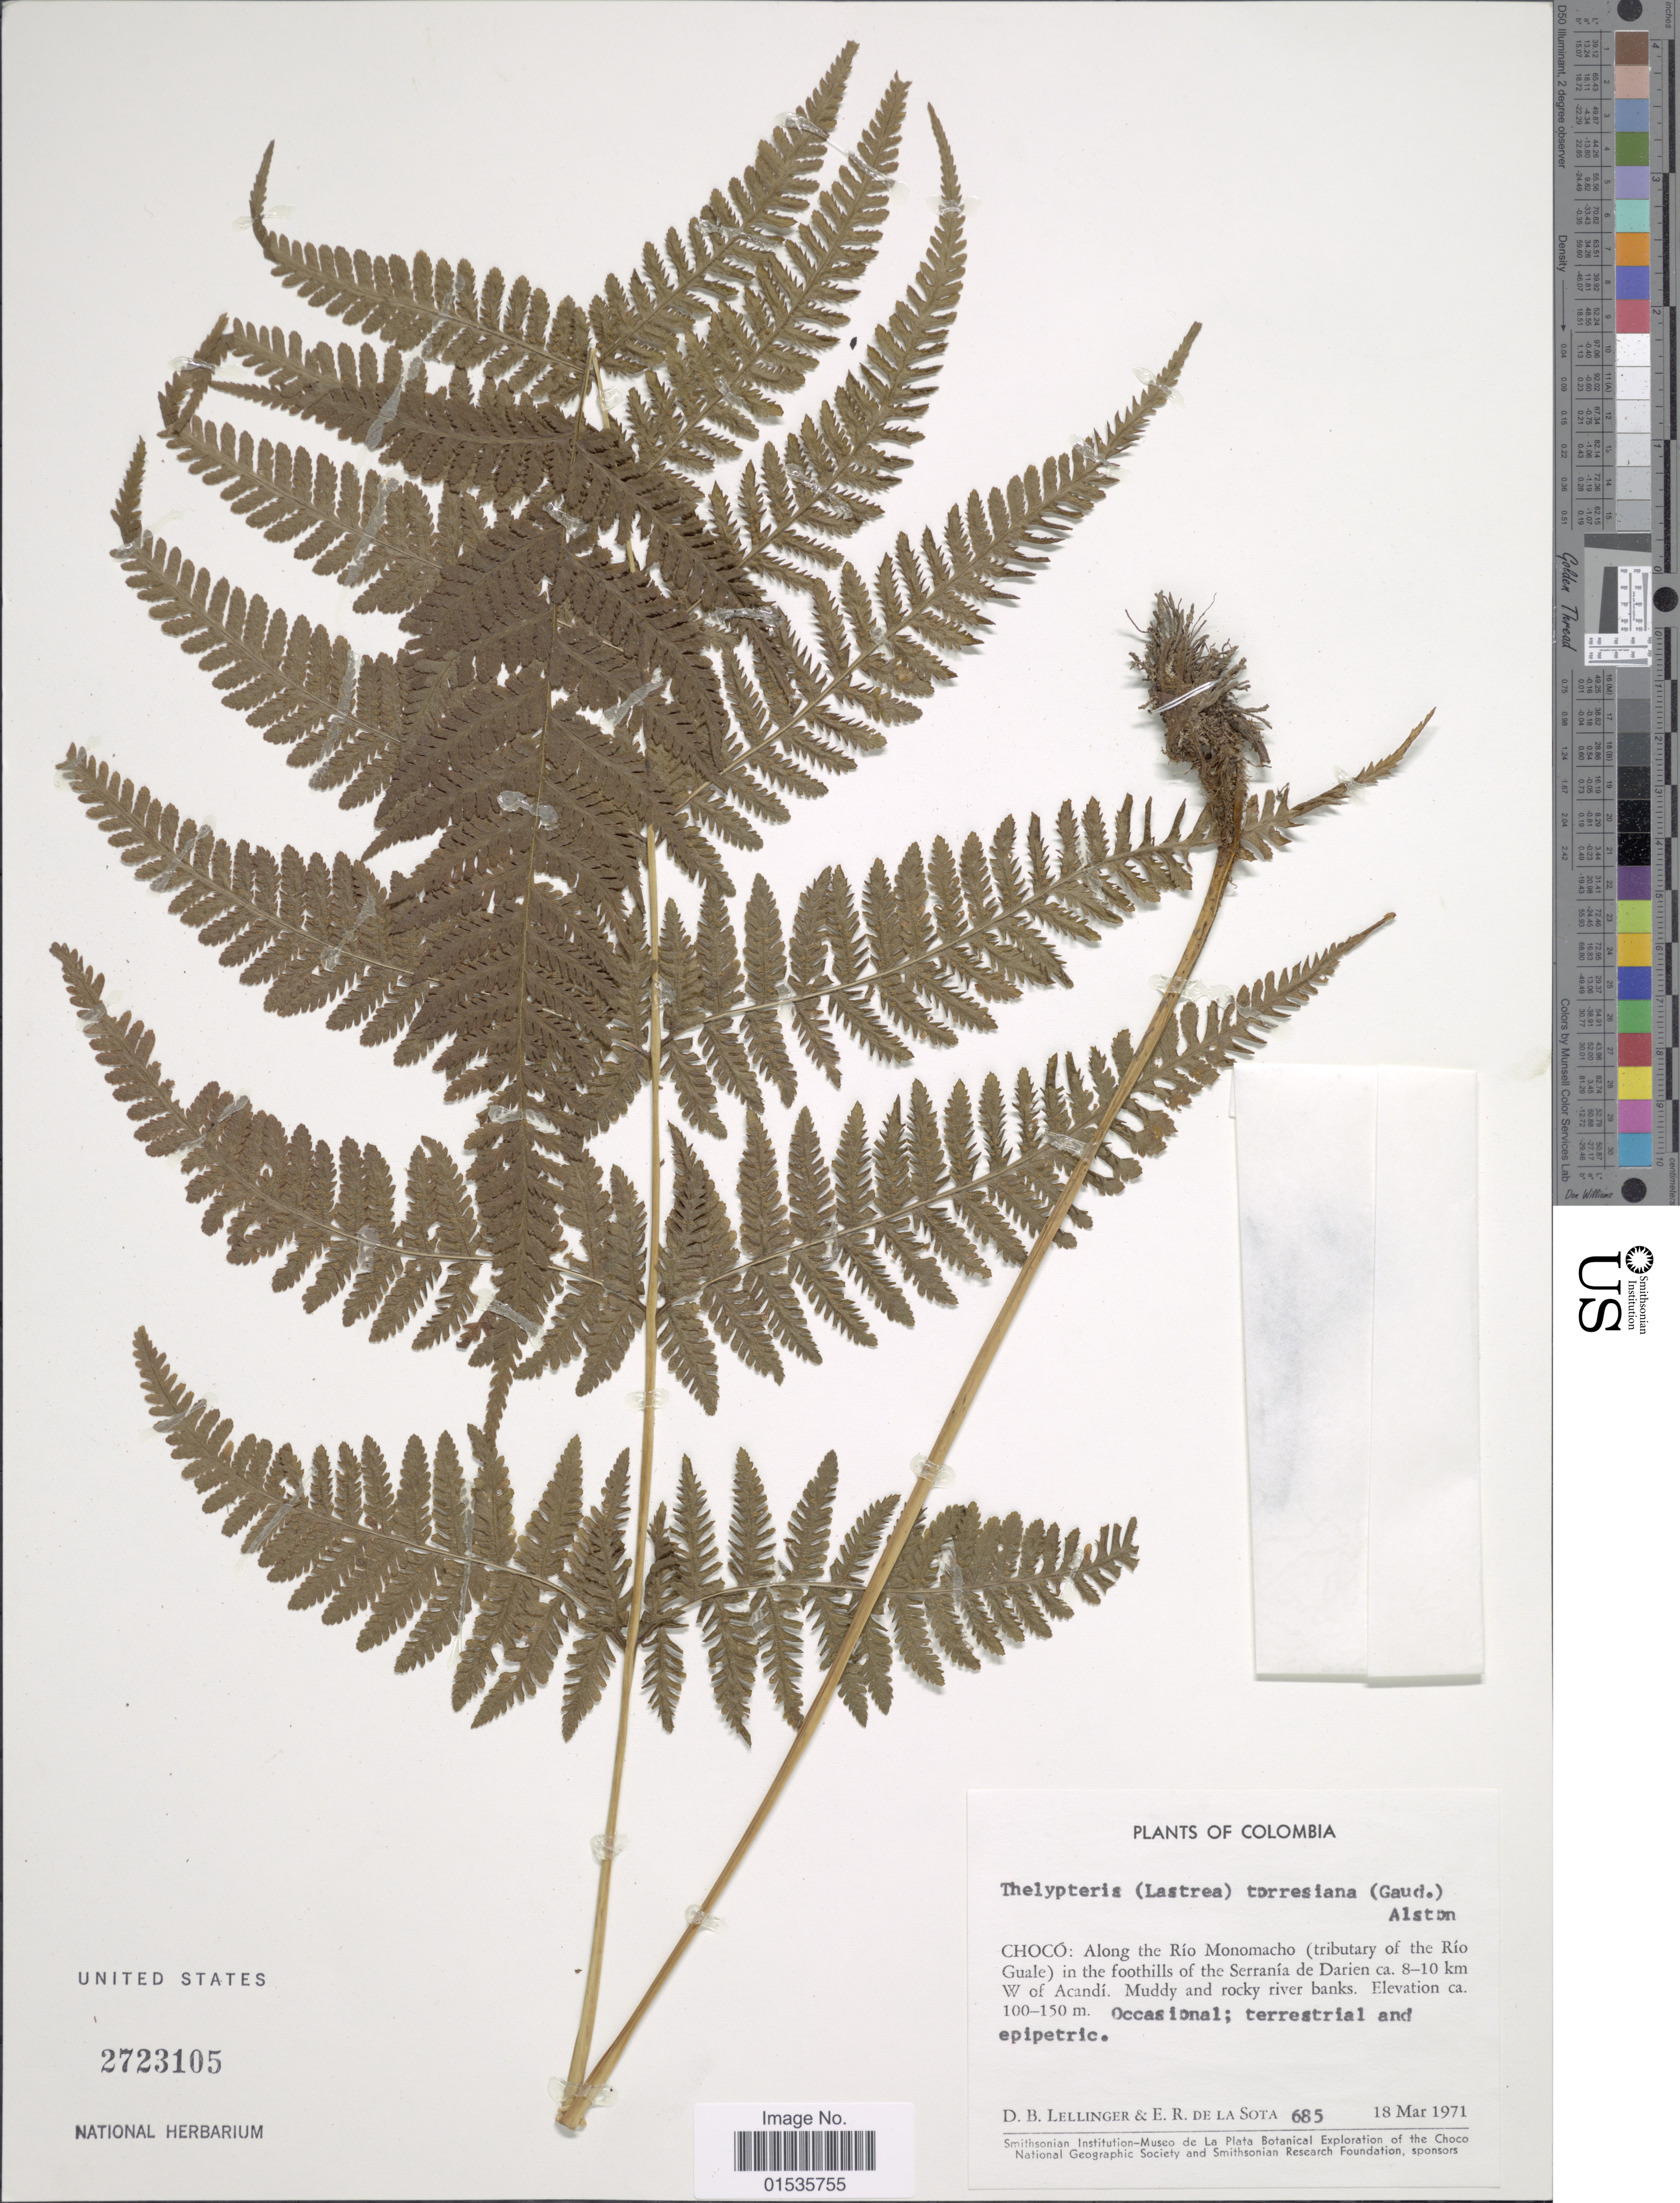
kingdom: Plantae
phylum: Tracheophyta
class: Polypodiopsida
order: Polypodiales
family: Thelypteridaceae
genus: Macrothelypteris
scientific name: Macrothelypteris torresiana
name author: (Gaudich.) Ching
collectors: D. B. Lellinger & E. R. de la Sota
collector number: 685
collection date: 1971-03-18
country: Colombia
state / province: Chocó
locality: Colombia, Choco: Along the Rio Monomacho (tributary of the Rio Guale) in the foothills of the Serrania de Darien ca. 8-10 km W of Acandi.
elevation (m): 100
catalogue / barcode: US 2723105